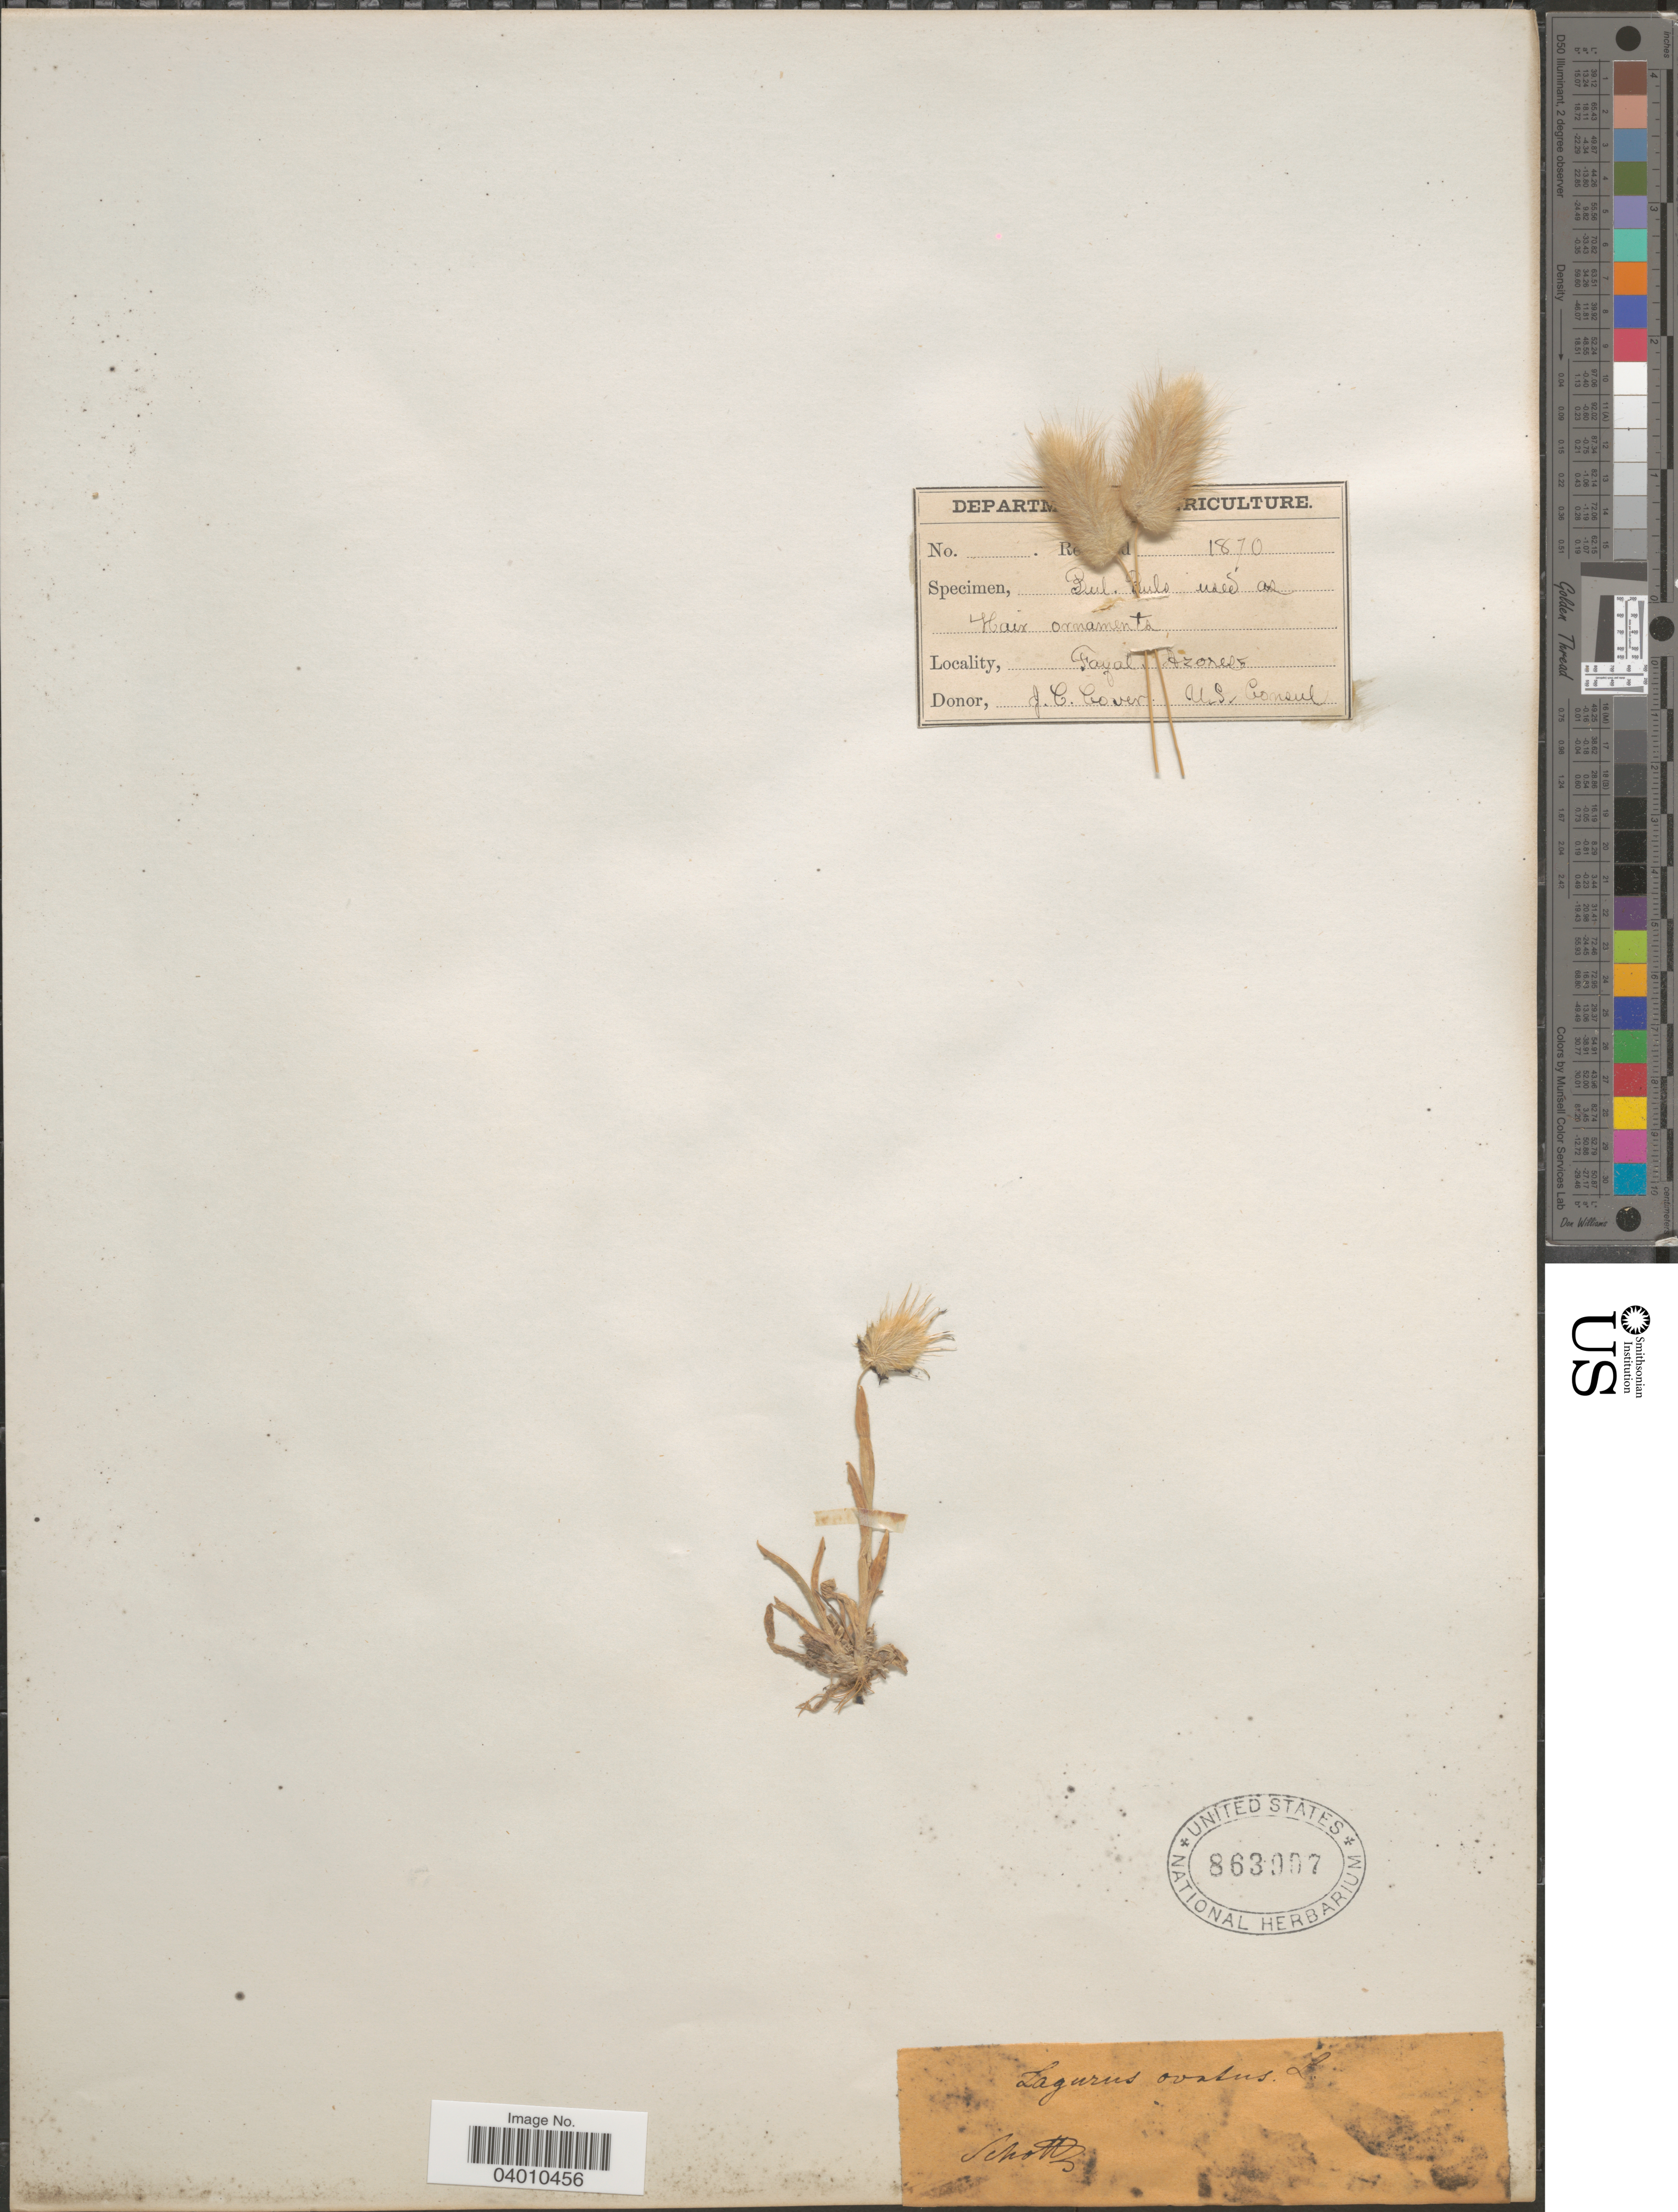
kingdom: Plantae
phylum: Tracheophyta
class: Liliopsida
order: Poales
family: Poaceae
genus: Lagurus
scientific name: Lagurus ovatus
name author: L.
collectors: -. Schottz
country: Portugal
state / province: Azores (Aut. Reg.)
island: Faial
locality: Fayal.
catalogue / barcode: US 863907